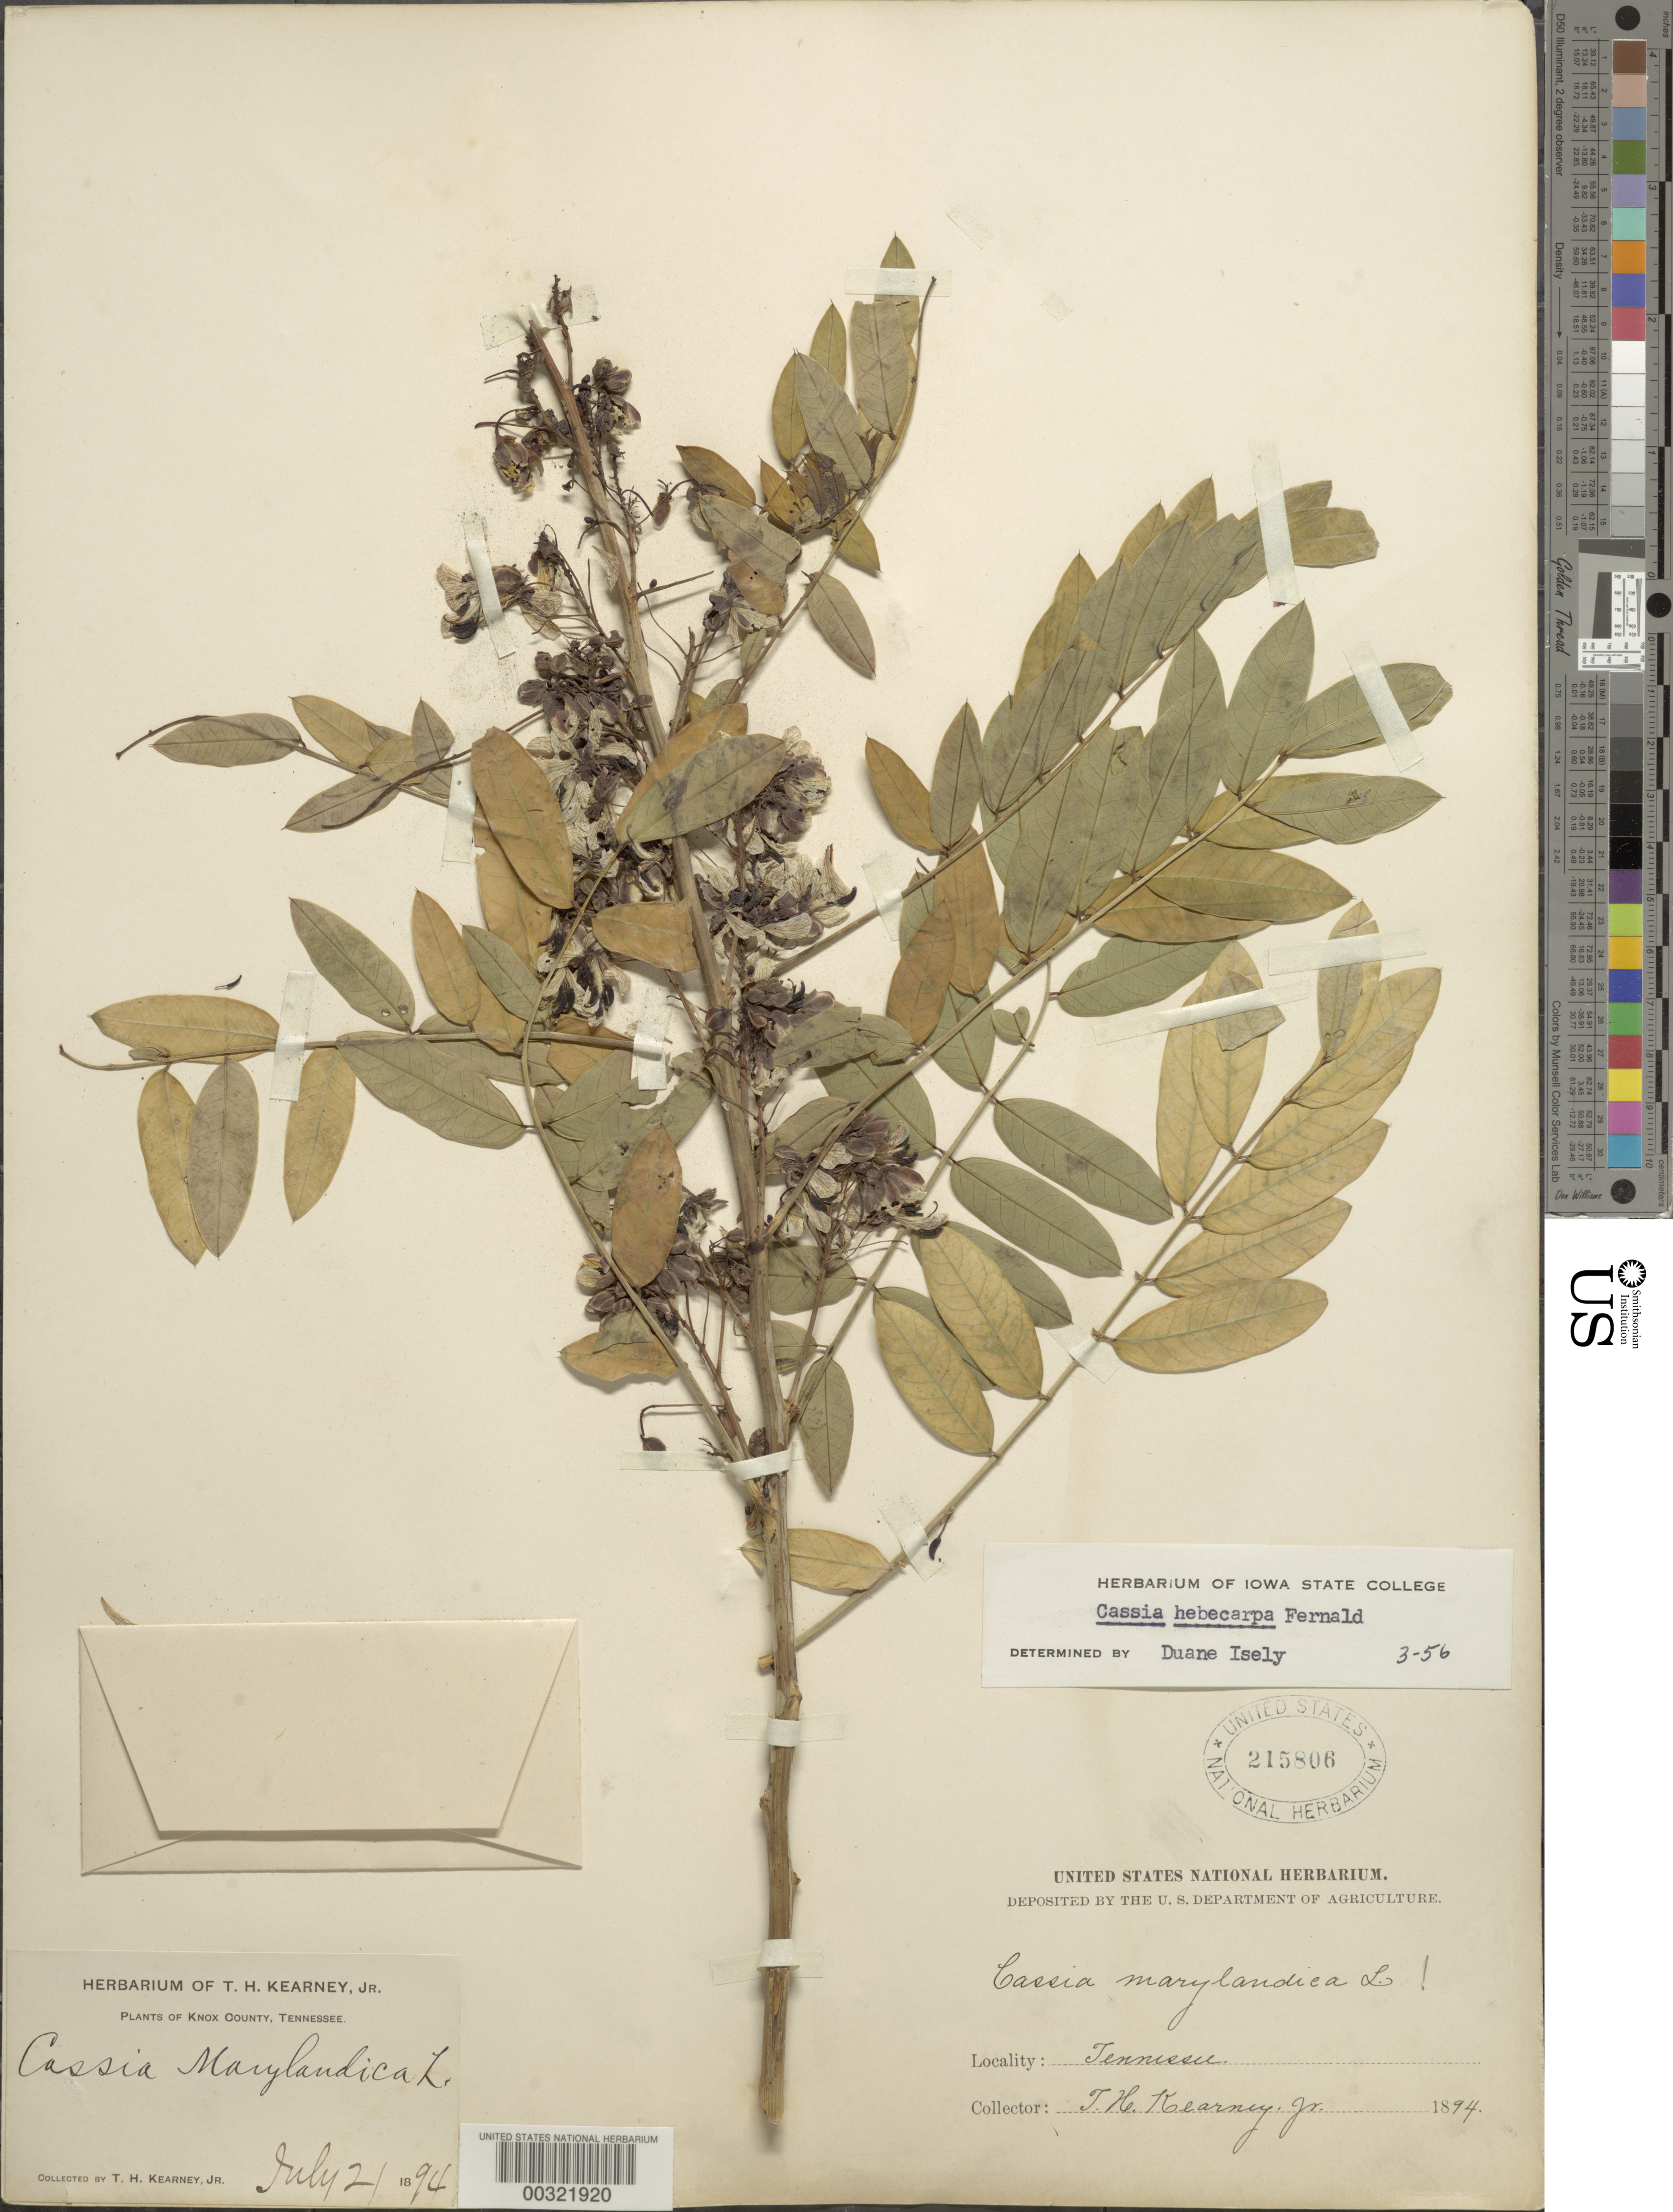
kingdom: Plantae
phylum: Tracheophyta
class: Magnoliopsida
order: Fabales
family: Fabaceae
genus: Senna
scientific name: Senna hebecarpa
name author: (Fernald) H.S. Irwin & Barneby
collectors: T. H. Kearney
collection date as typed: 21 Jul 1894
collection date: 1894-07-21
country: United States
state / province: Tennessee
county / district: Knox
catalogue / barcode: US 215806